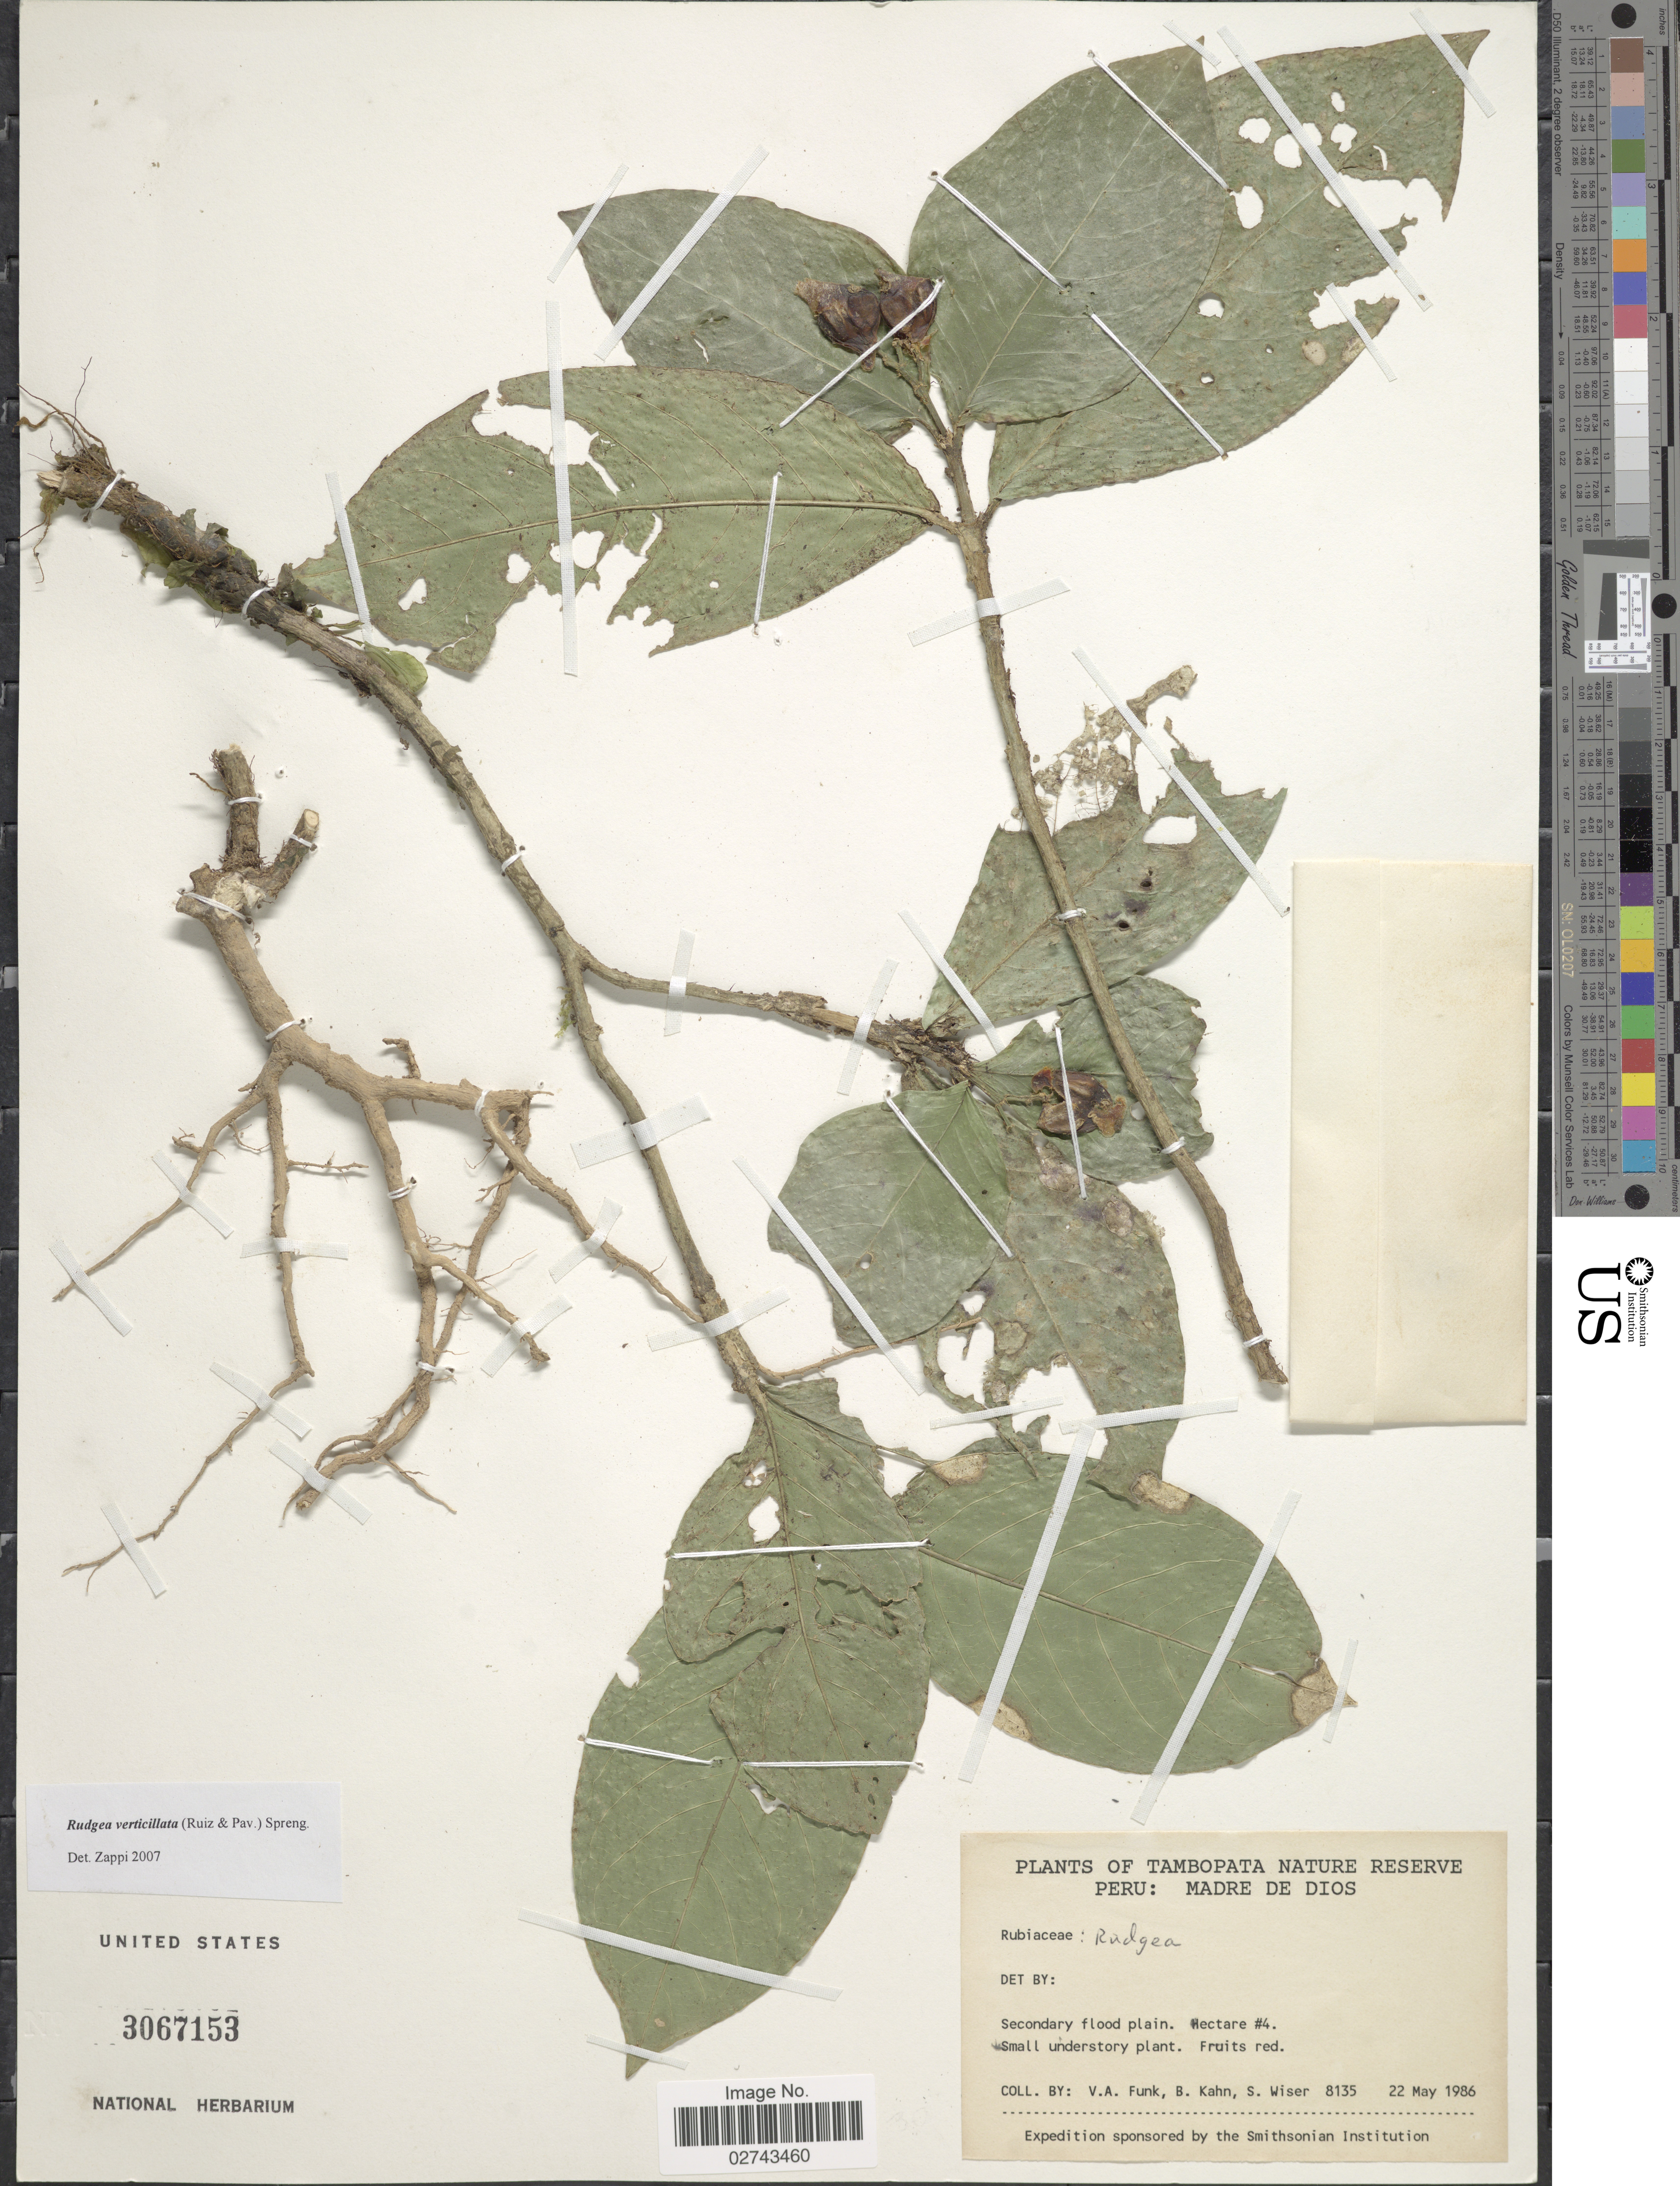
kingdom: Plantae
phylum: Tracheophyta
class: Magnoliopsida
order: Gentianales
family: Rubiaceae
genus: Rudgea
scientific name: Rudgea verticillata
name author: (Ruiz & Pav.) Spreng.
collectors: V. Funk, B. Kahn & S. Wiser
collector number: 8135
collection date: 1986-05-22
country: Peru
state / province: Madre de Dios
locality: Tambopata Nature Reserve, Hectare #4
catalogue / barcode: US 3067153